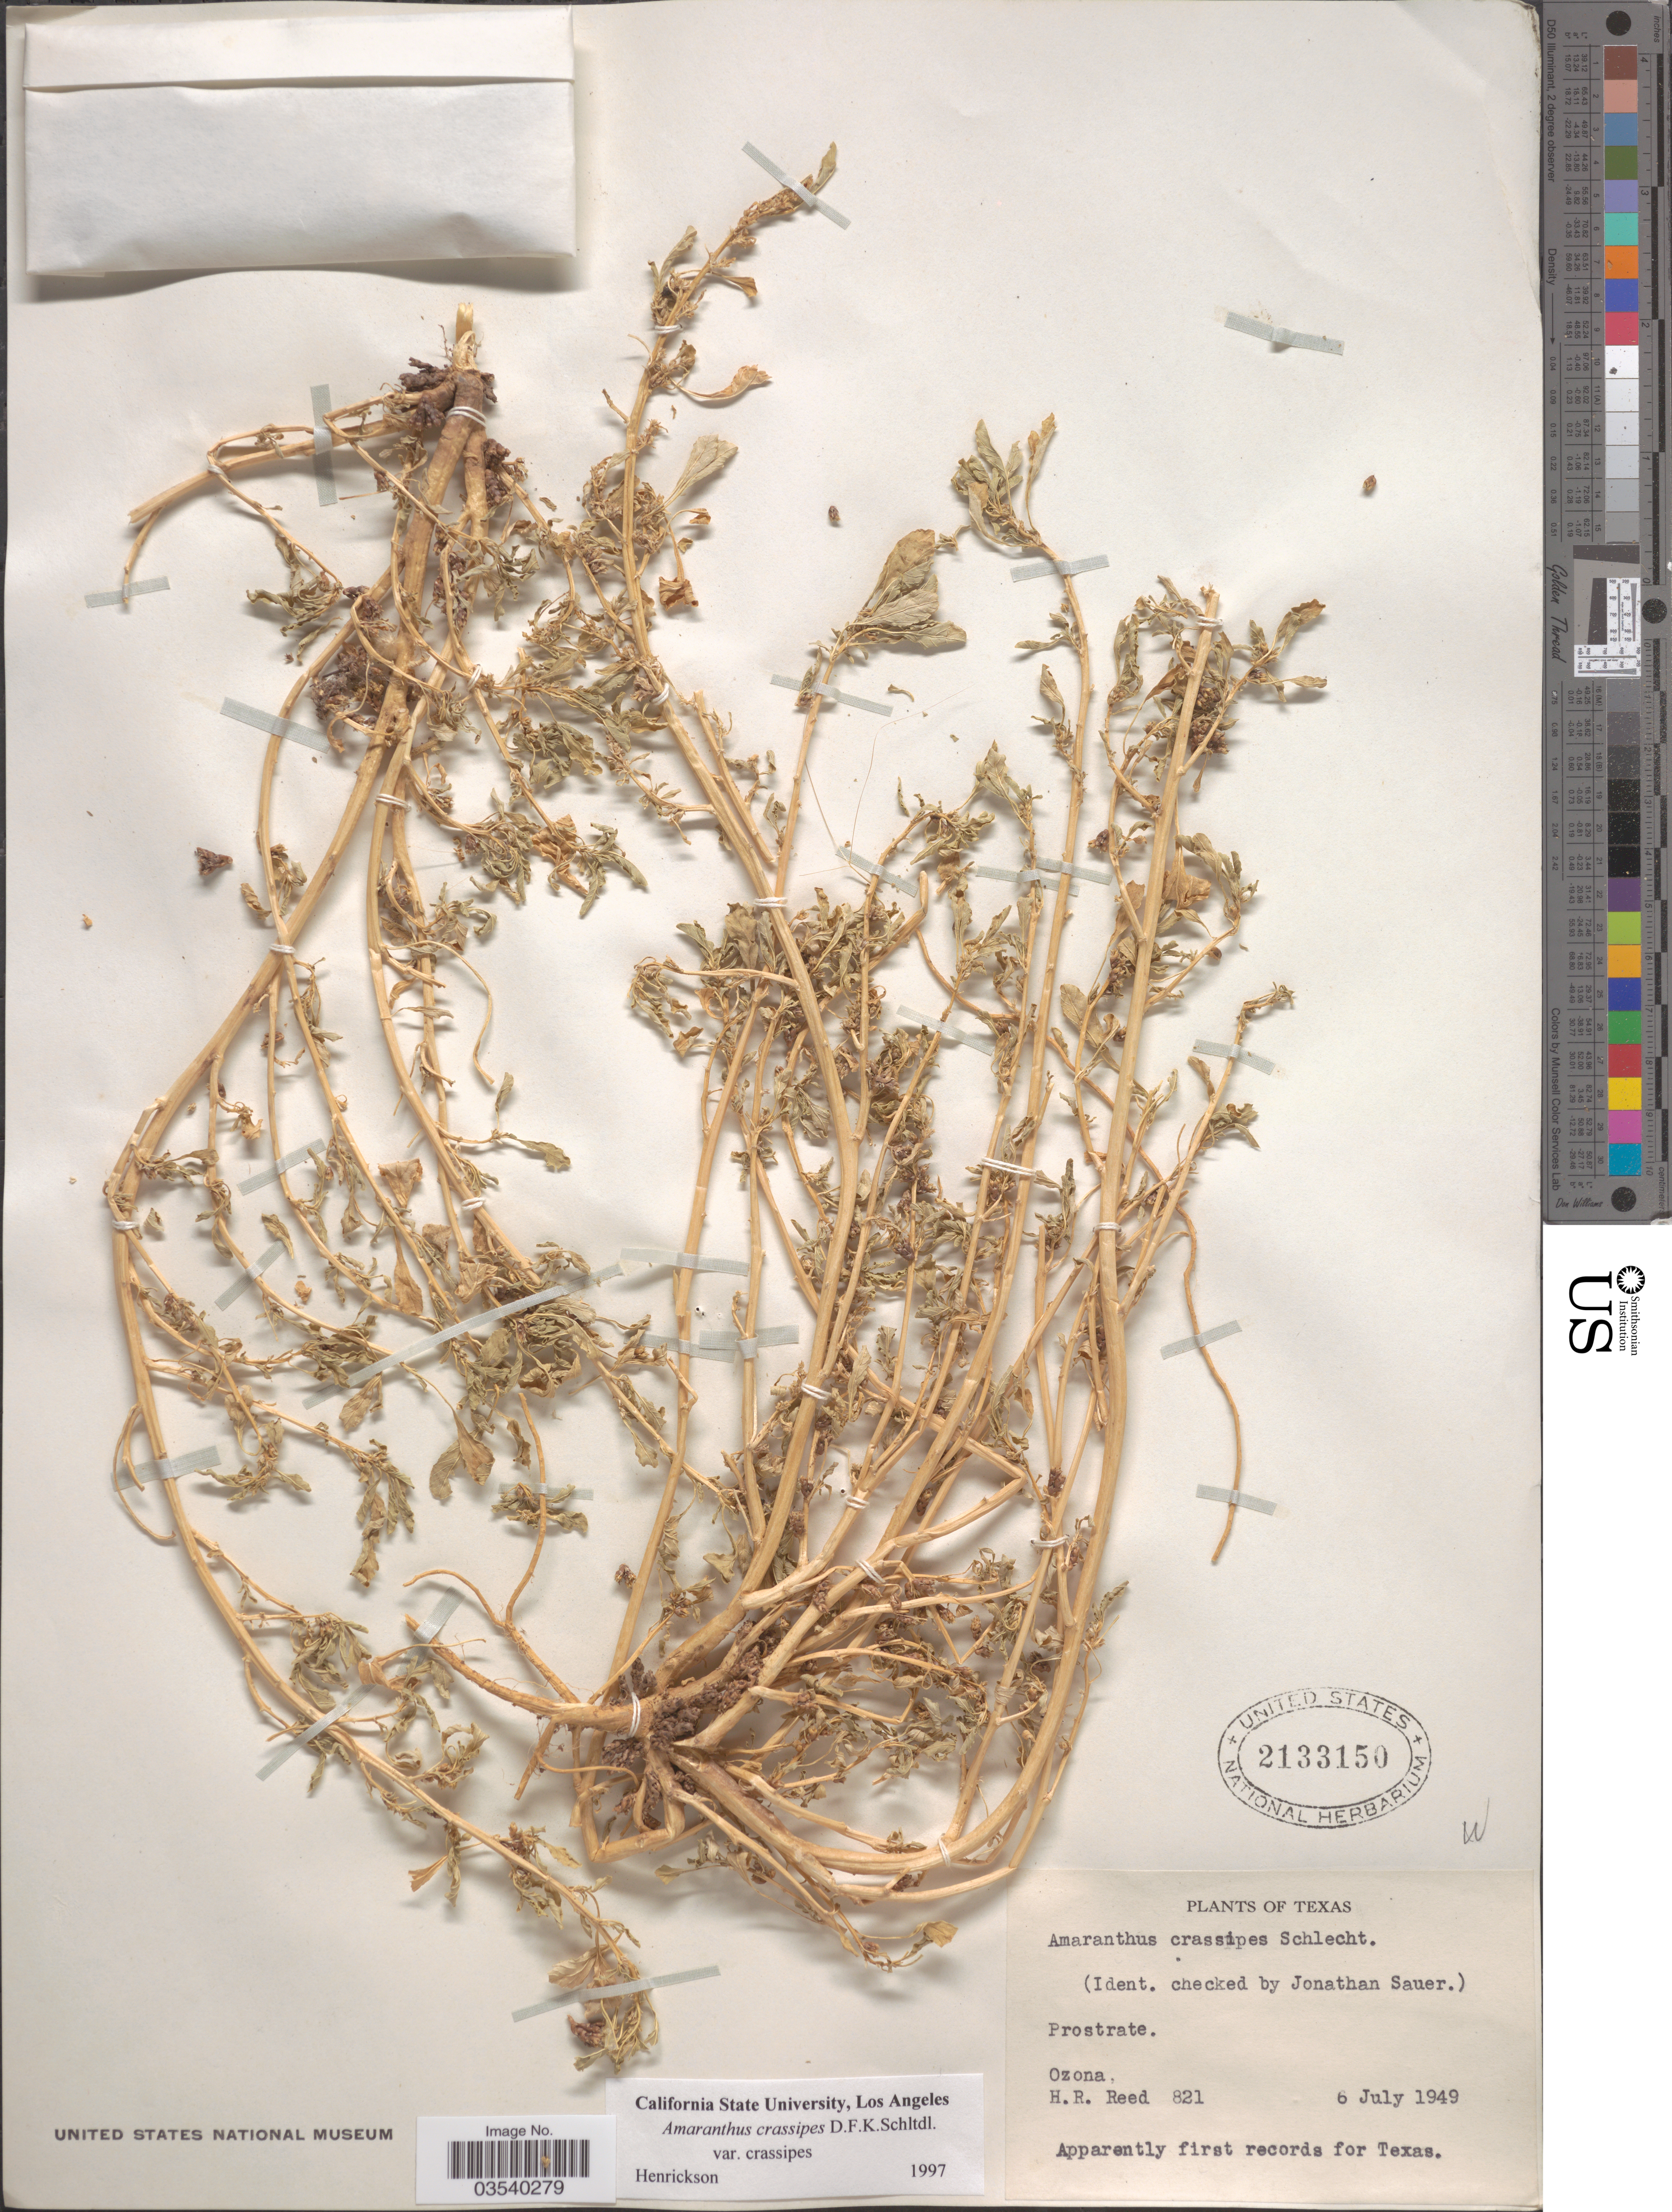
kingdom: Plantae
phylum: Tracheophyta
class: Magnoliopsida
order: Caryophyllales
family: Amaranthaceae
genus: Amaranthus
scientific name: Amaranthus crassipes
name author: Schltdl.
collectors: H. Reed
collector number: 821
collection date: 1949-07-06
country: United States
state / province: Texas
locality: Ozona.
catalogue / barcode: US 2133150